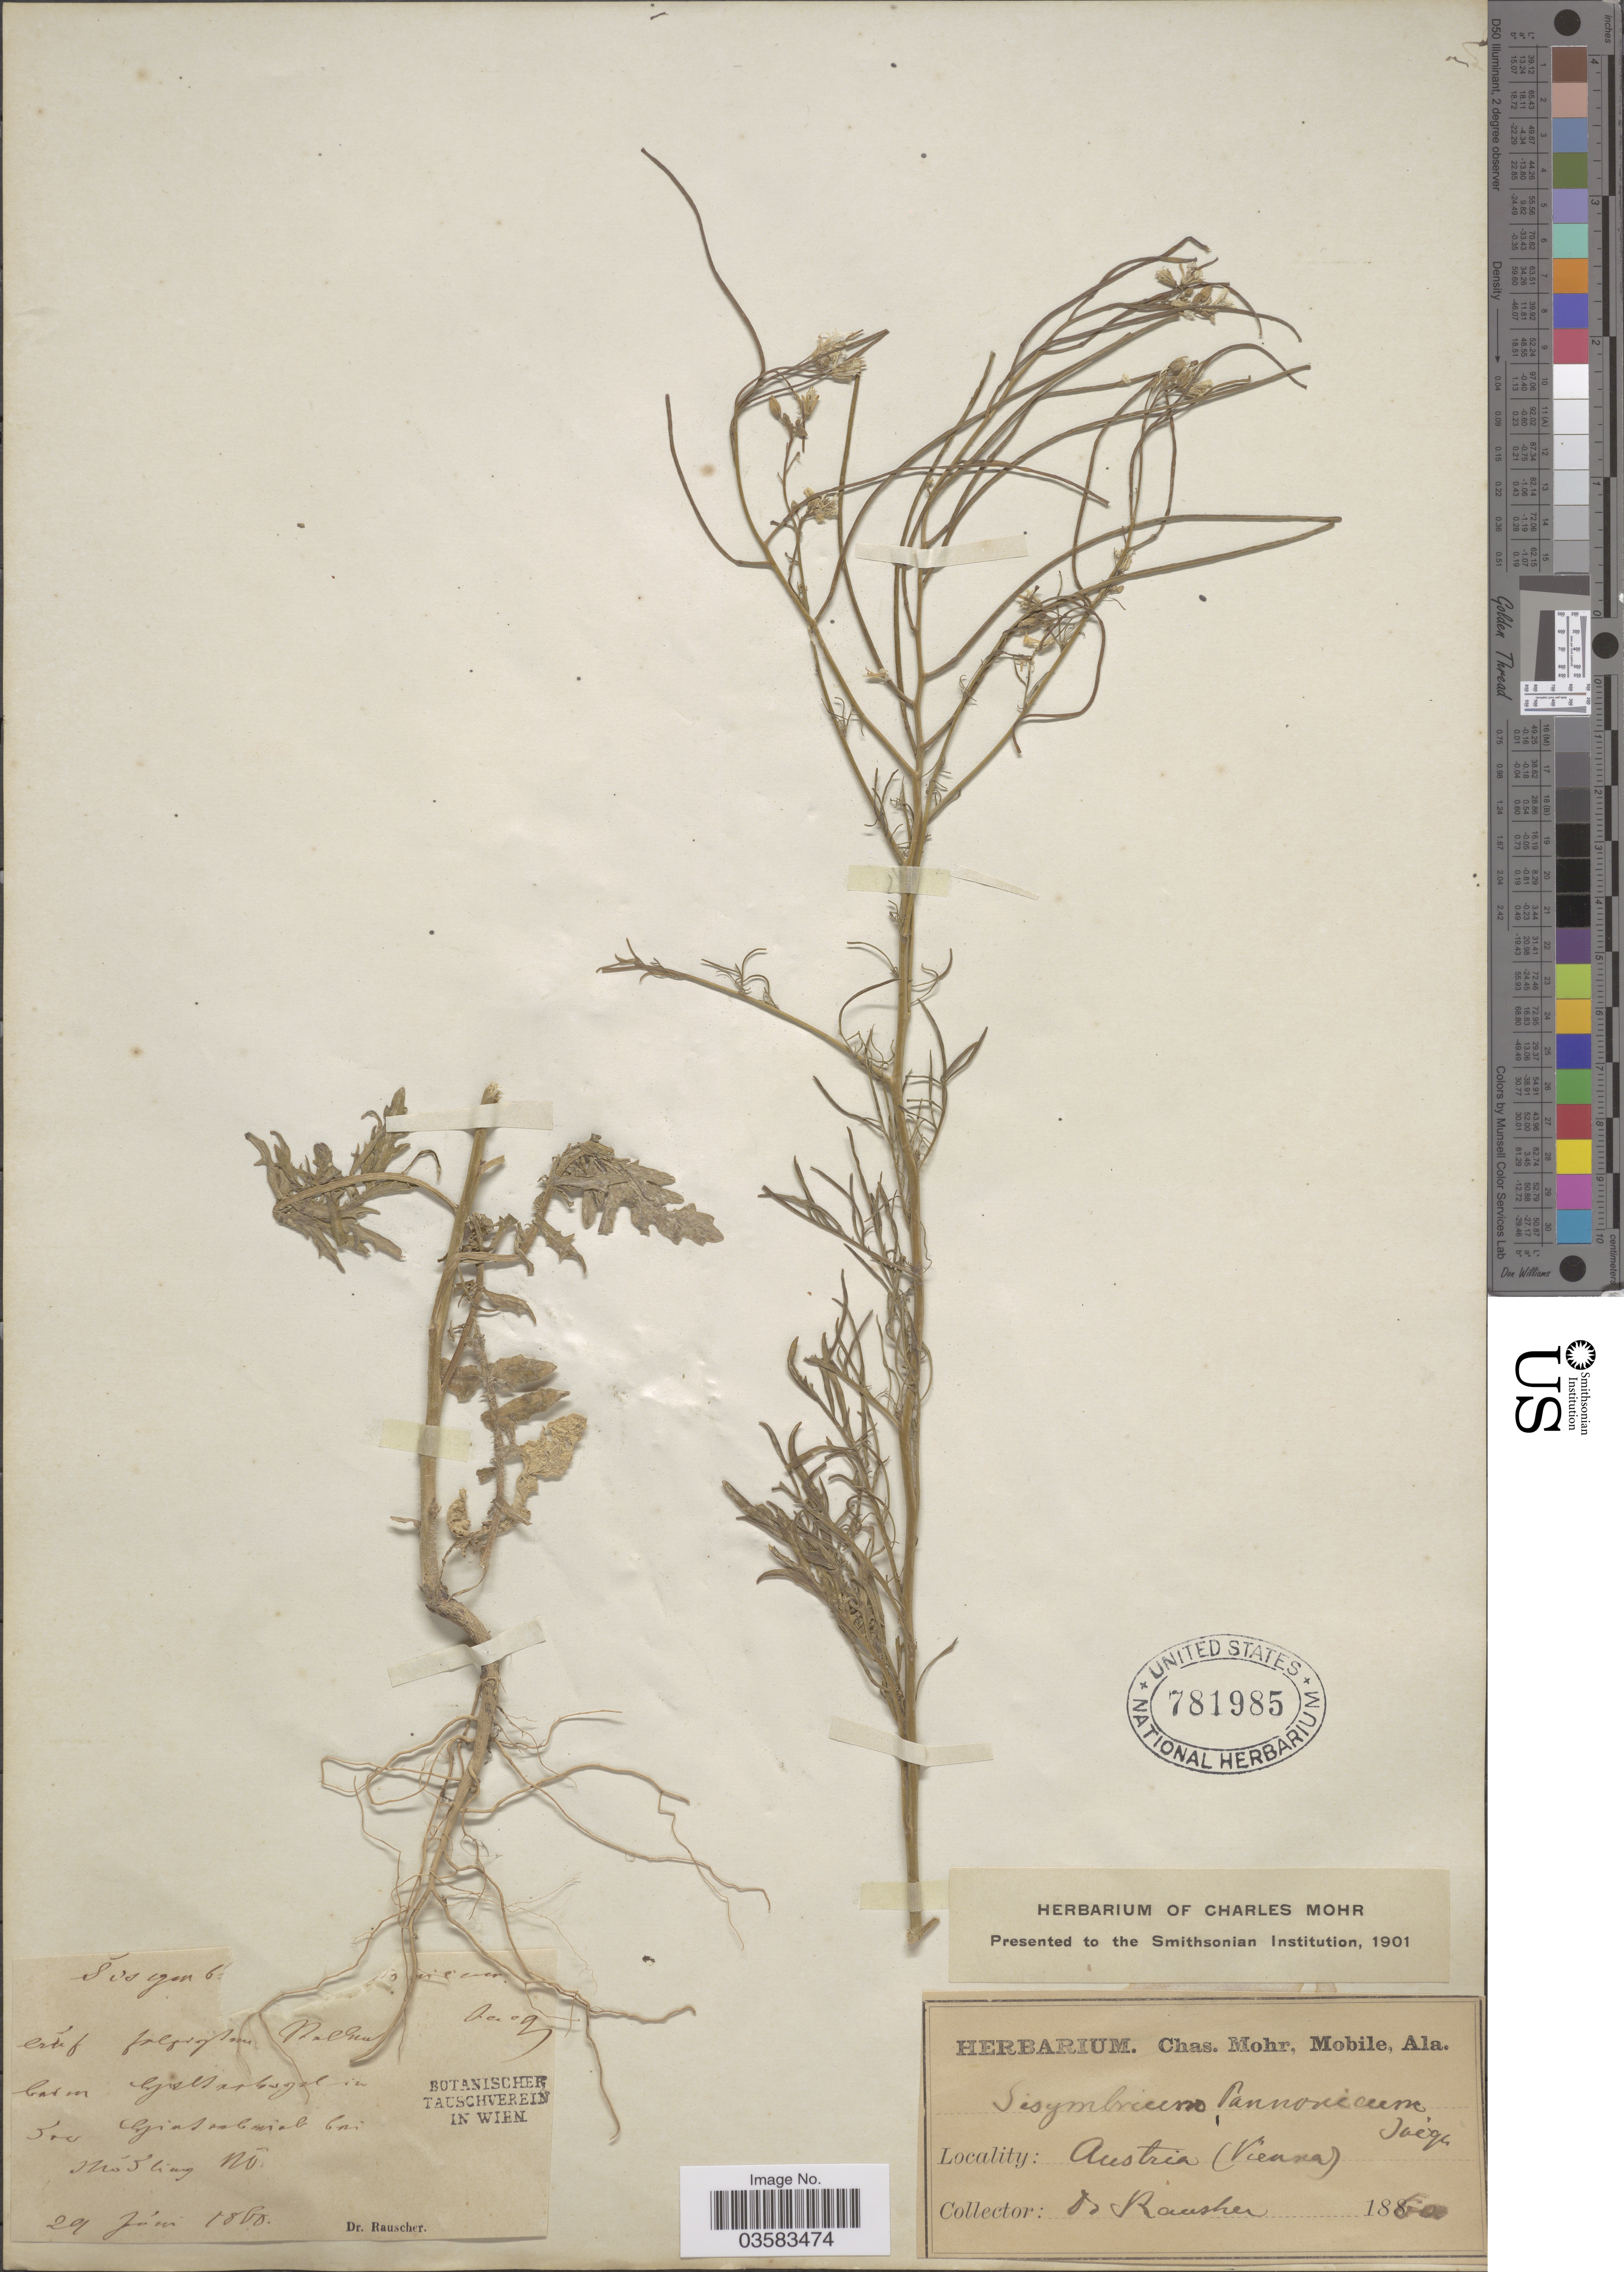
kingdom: Plantae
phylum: Tracheophyta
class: Magnoliopsida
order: Brassicales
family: Brassicaceae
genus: Sisymbrium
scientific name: Sisymbrium pannonicum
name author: Jacq.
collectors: -. Rauscher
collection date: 1860-06-29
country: Austria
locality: Vieana.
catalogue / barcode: US 781985